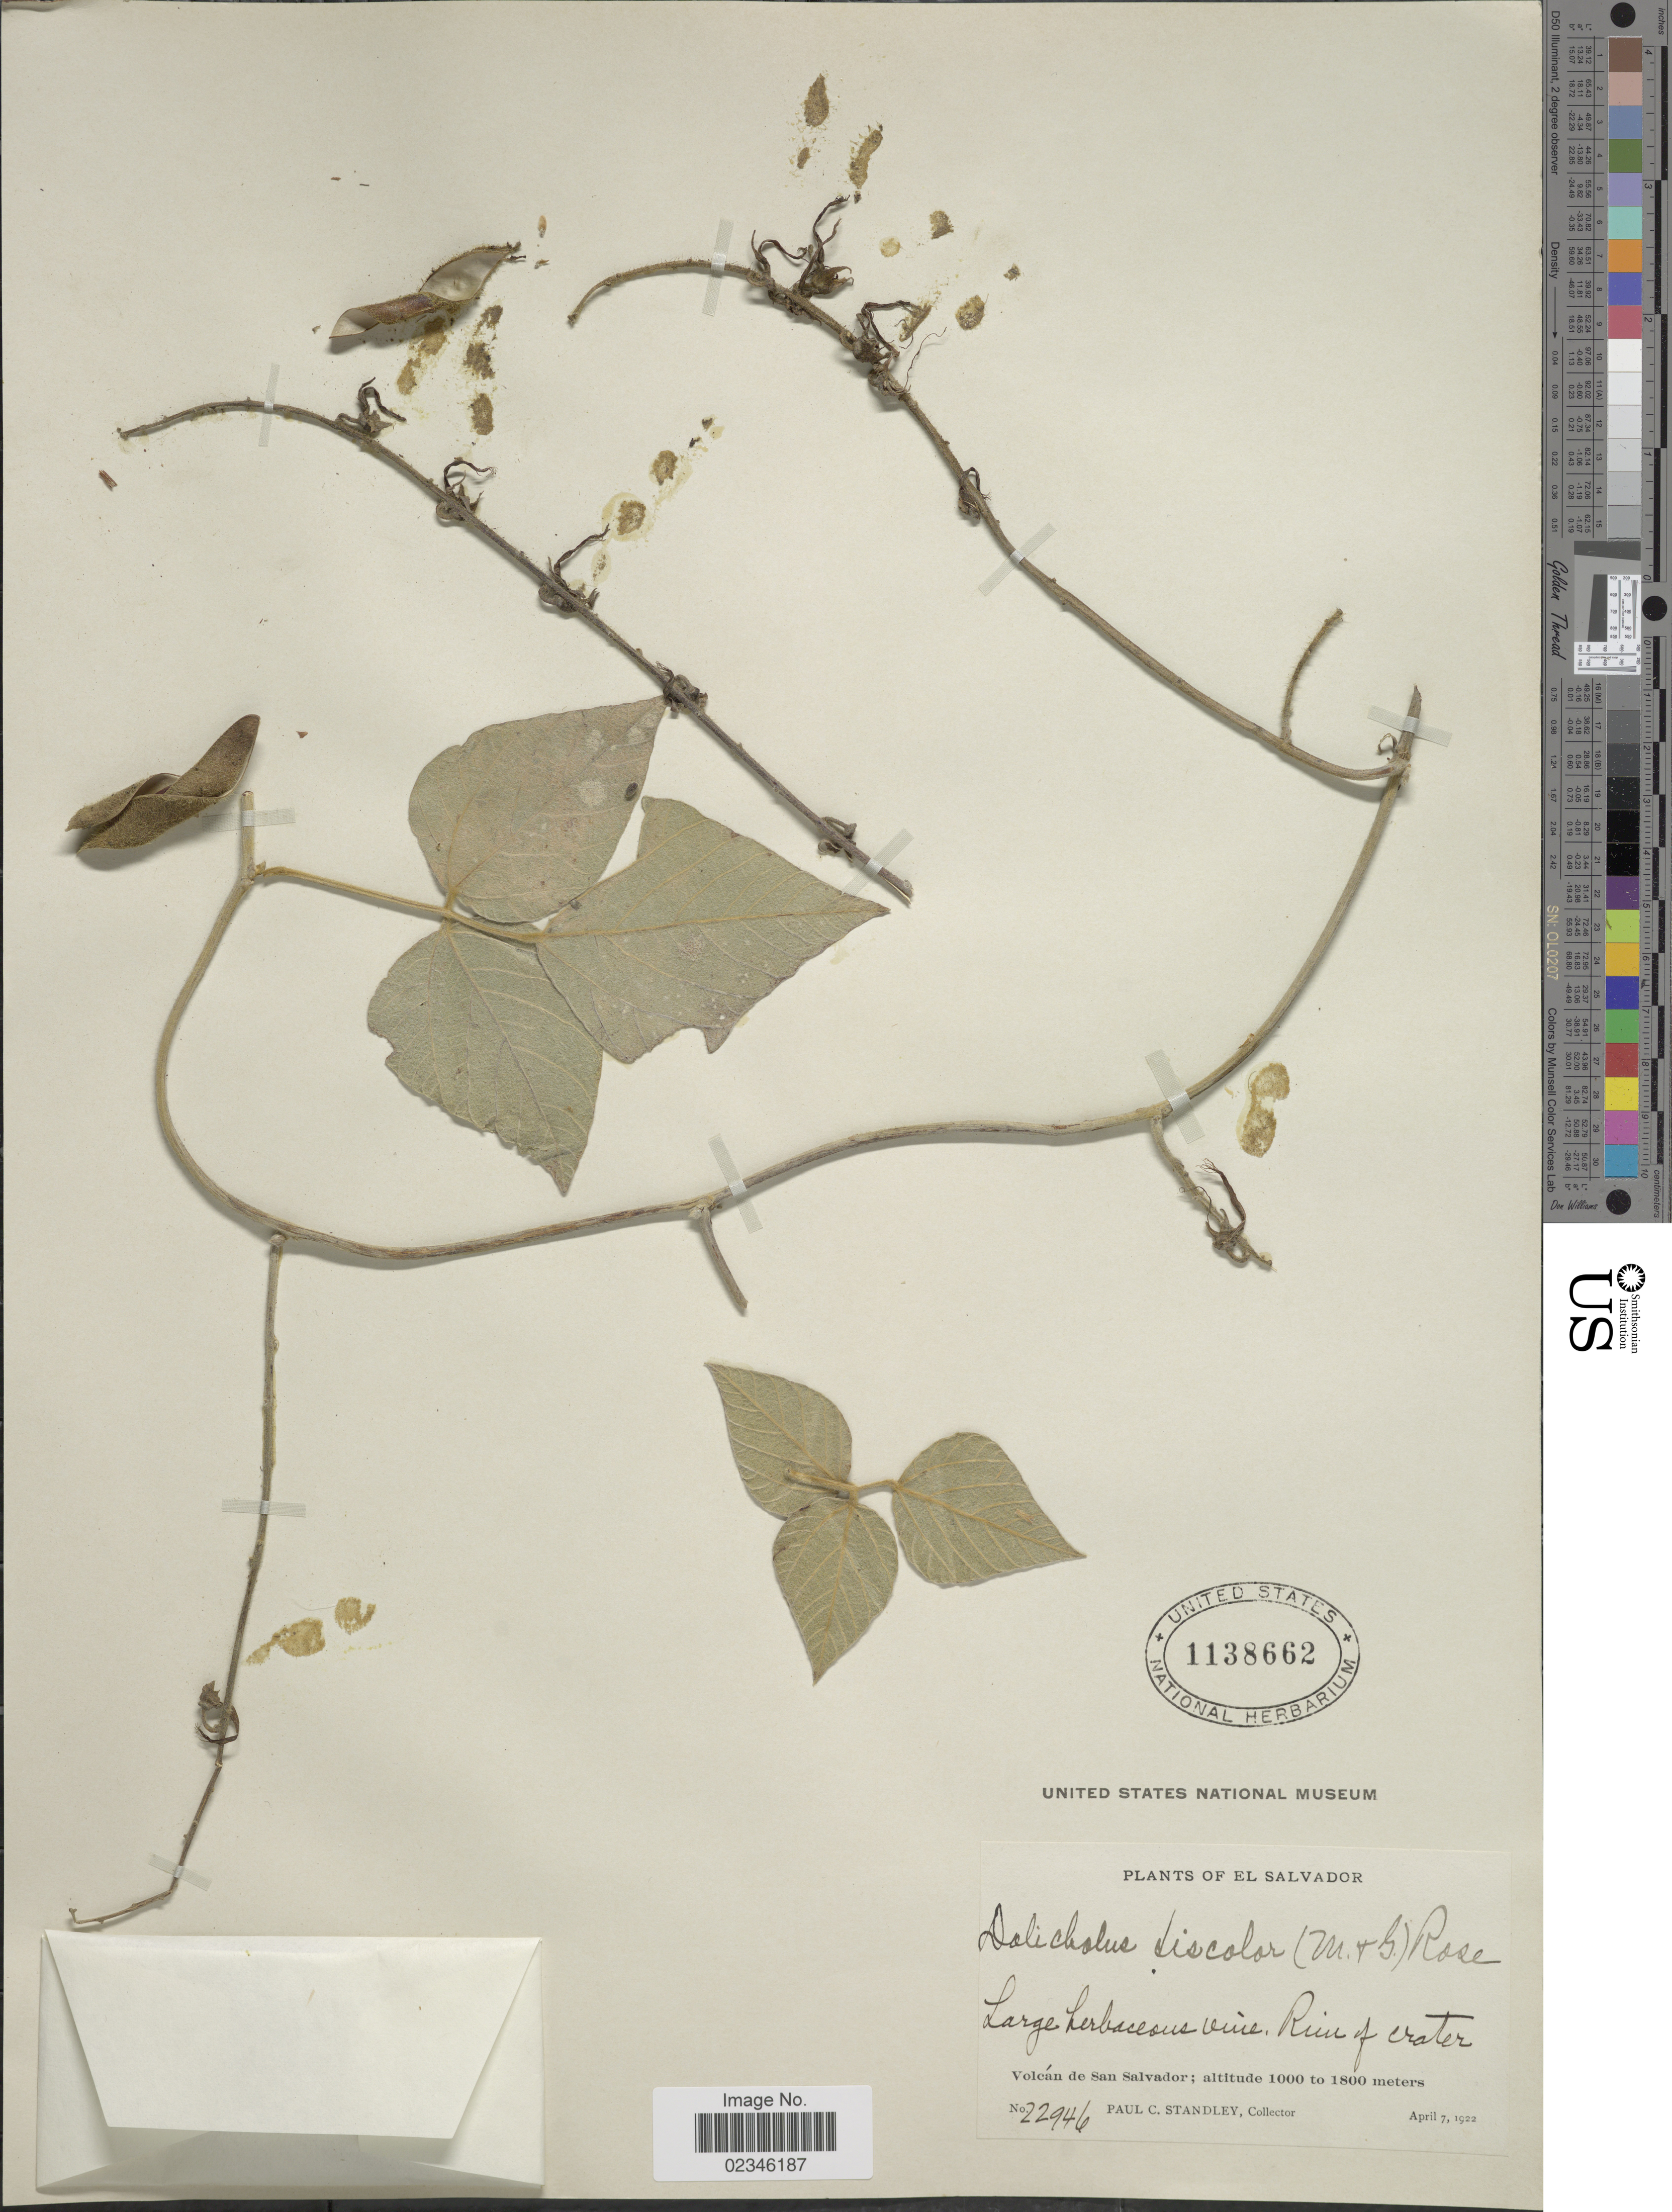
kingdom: Plantae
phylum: Tracheophyta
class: Magnoliopsida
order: Fabales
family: Fabaceae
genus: Rhynchosia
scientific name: Rhynchosia discolor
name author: M. Martens & Galeotti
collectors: P. C. Standley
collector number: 22946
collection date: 1922-04-07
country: El Salvador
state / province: San Salvador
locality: Rim of crater. Volcan de San Salvador.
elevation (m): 1000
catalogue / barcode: US 1138662